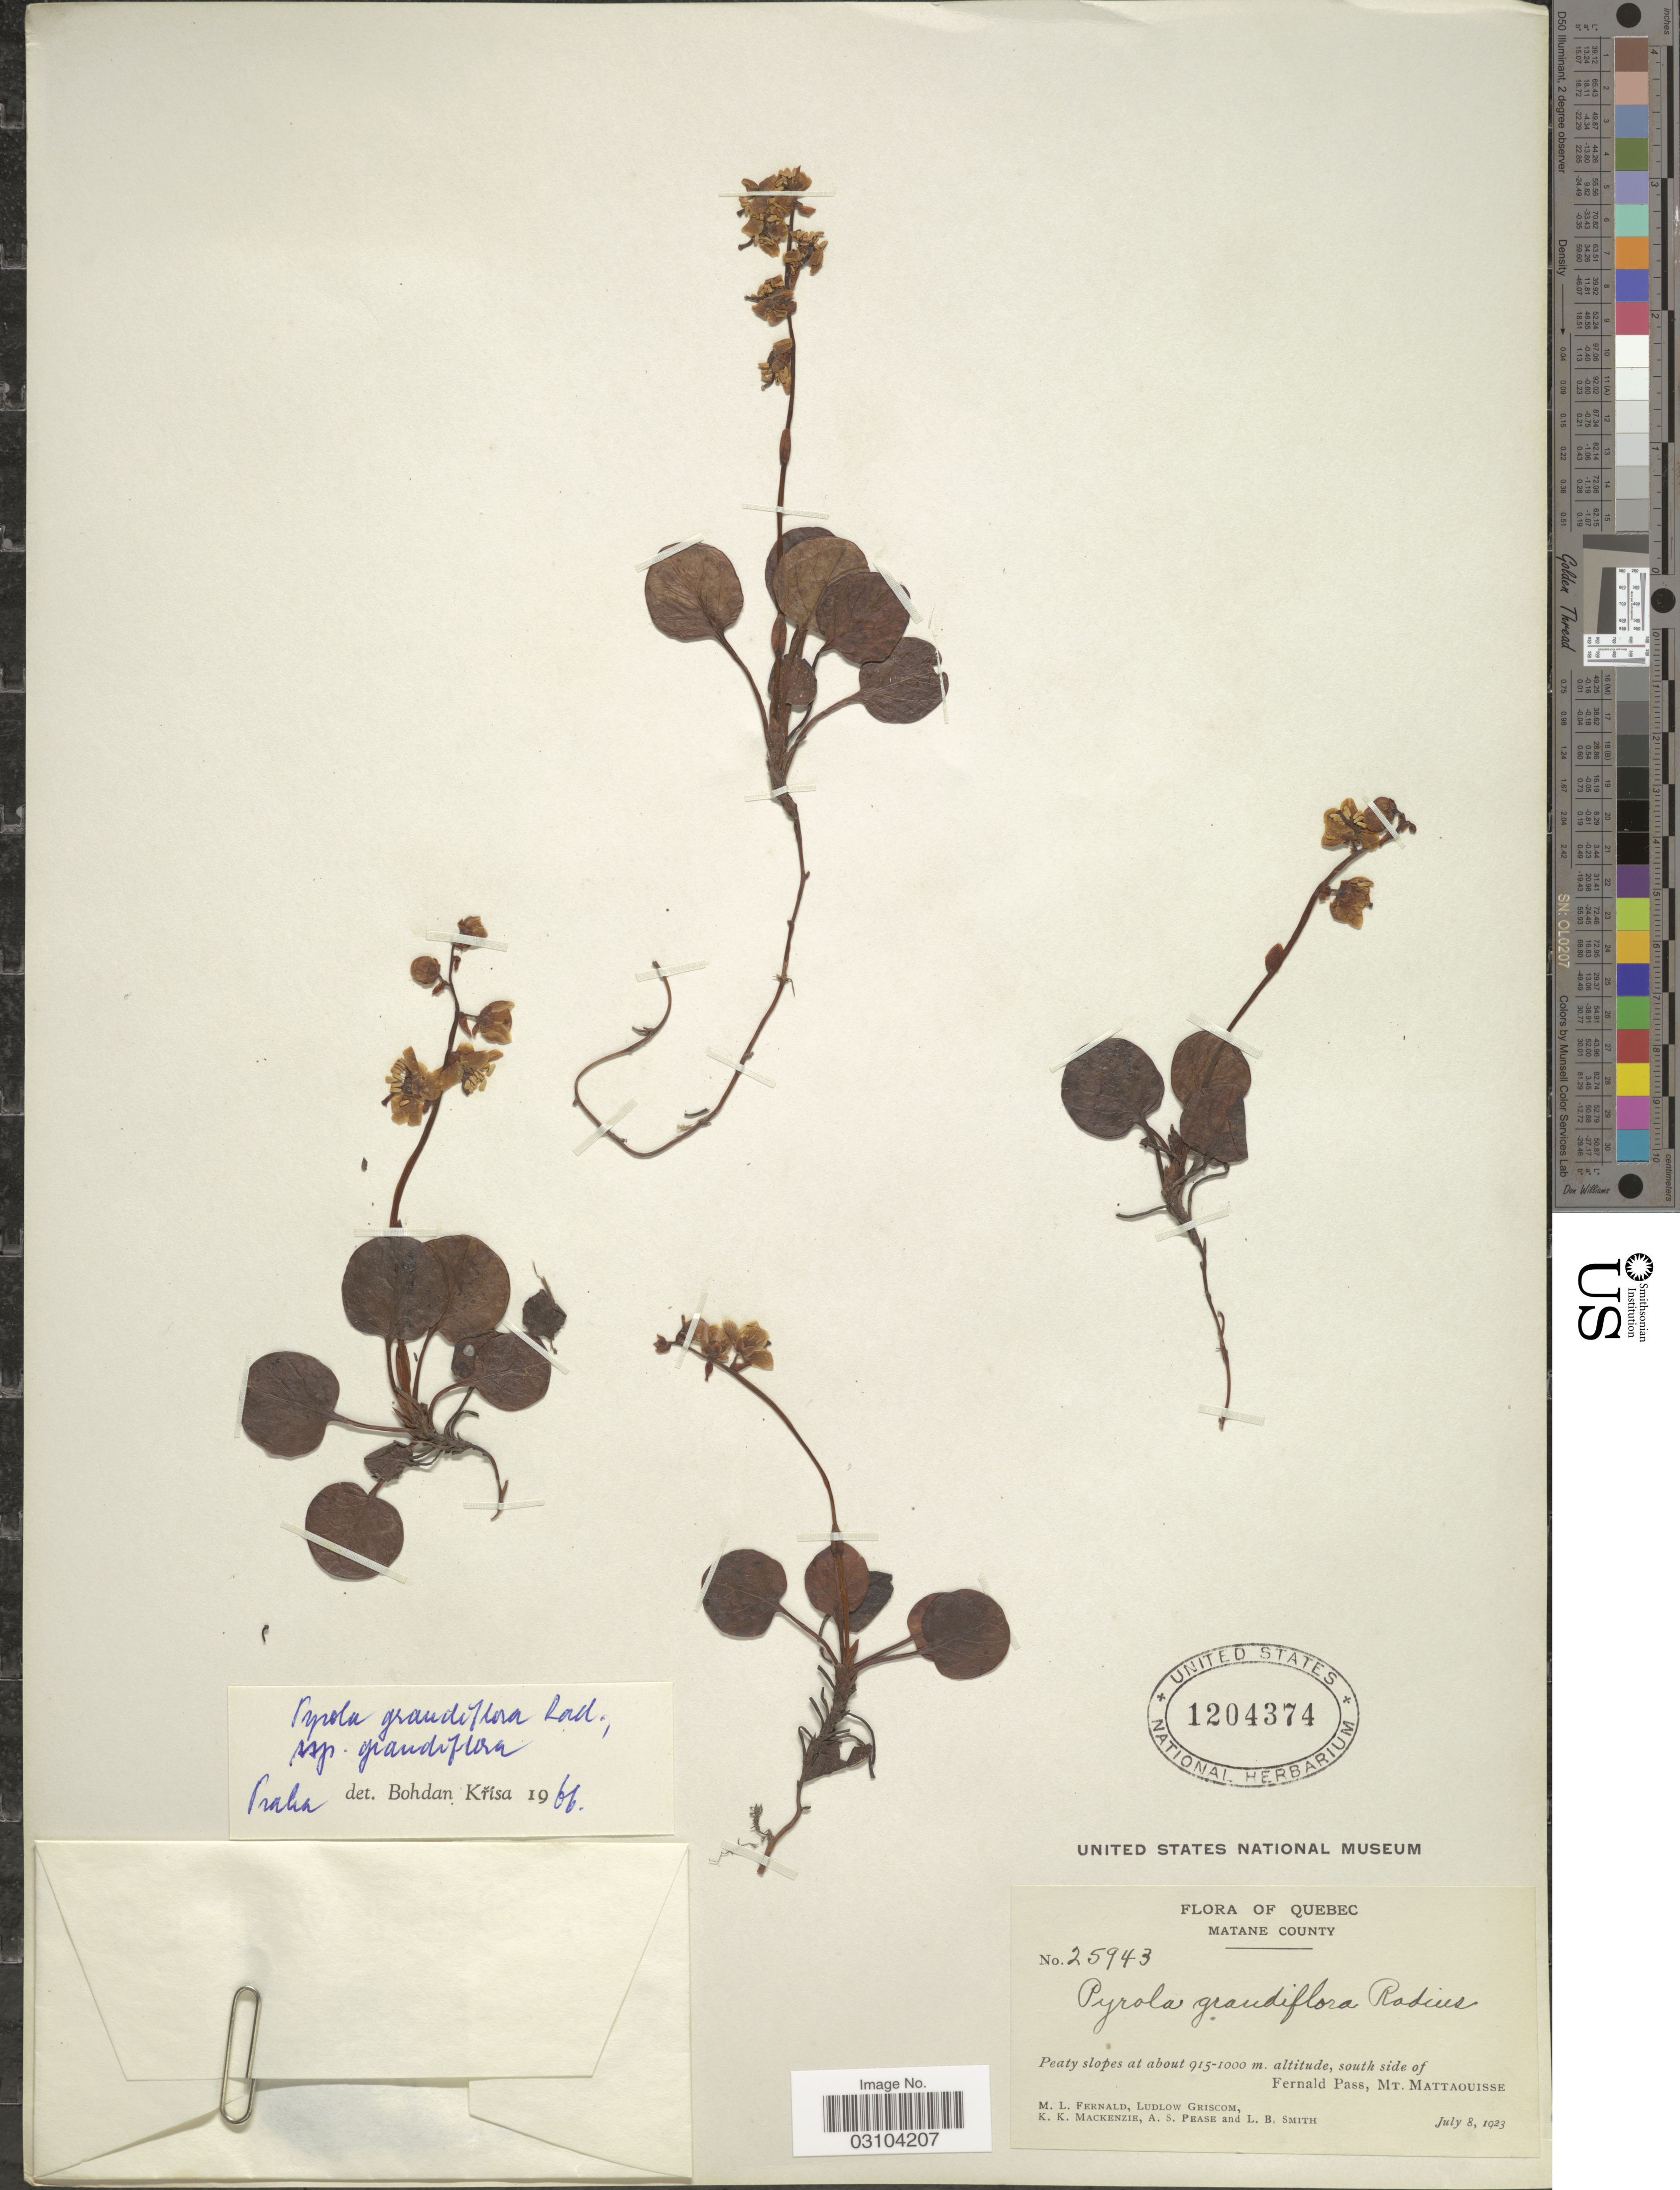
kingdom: Plantae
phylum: Tracheophyta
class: Magnoliopsida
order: Ericales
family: Ericaceae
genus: Pyrola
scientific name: Pyrola grandiflora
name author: Radius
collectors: M. L. Fernald, L. Griscom, K. K. Mackenzie, A. S. Pease & L. Smith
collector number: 25943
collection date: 1923-07-08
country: Canada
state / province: Quebec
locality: Matane County. South side of Fernald Pass, Mt. Mattaouisse.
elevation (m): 915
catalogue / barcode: US 1204374